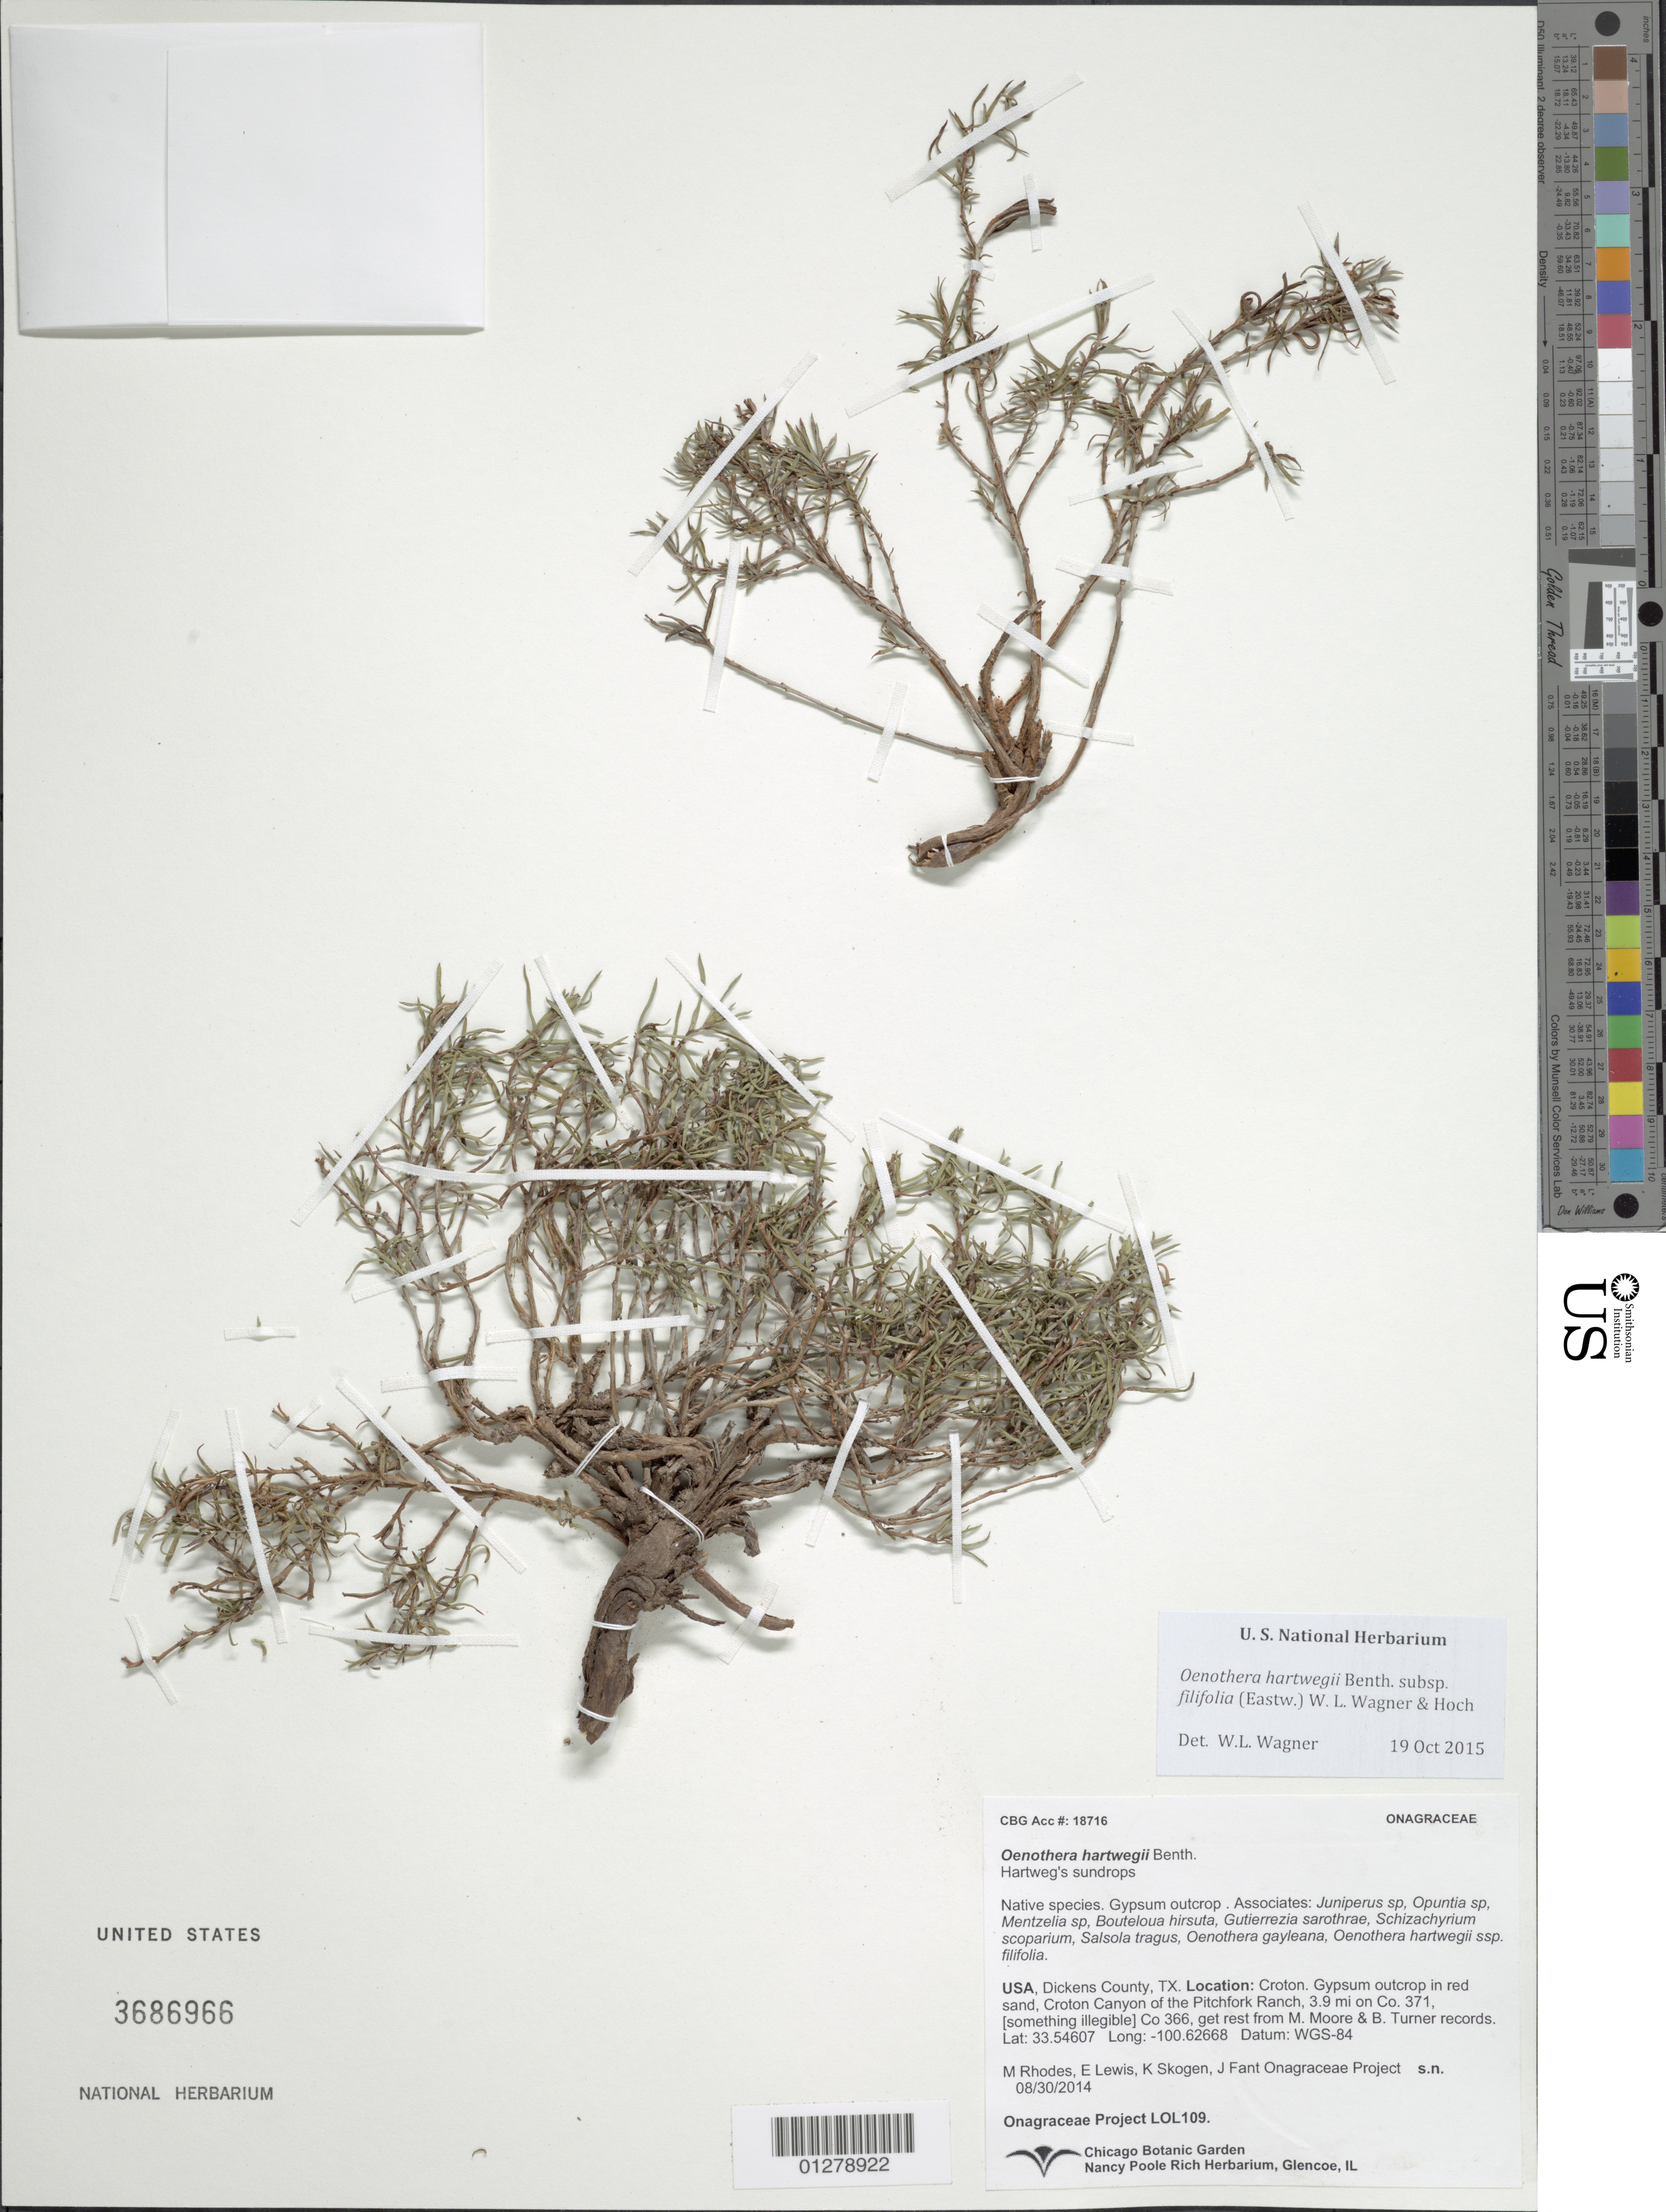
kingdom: Plantae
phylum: Tracheophyta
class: Magnoliopsida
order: Myrtales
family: Onagraceae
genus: Oenothera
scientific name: Oenothera hartwegii subsp. filifolia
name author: (Eastw.) W.L. Wagner & Hoch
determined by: Wagner, W. L., (BOT), Smithsonian Institution - National Museum of Natural History (UNITED STATES)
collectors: Onagraceae Project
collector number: LOL 109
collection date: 2014-08-30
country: United States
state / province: Texas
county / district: Dickens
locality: gypsum outcrop in red sand, Croton Canyon of the Pitchfork Ranch, 3.9 mi on Co. 371, [something illegible] Co 366, get rest from M. Moore & B. Turner records.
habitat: gypsum outcrop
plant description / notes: CHIC, US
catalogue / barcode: US 3686966